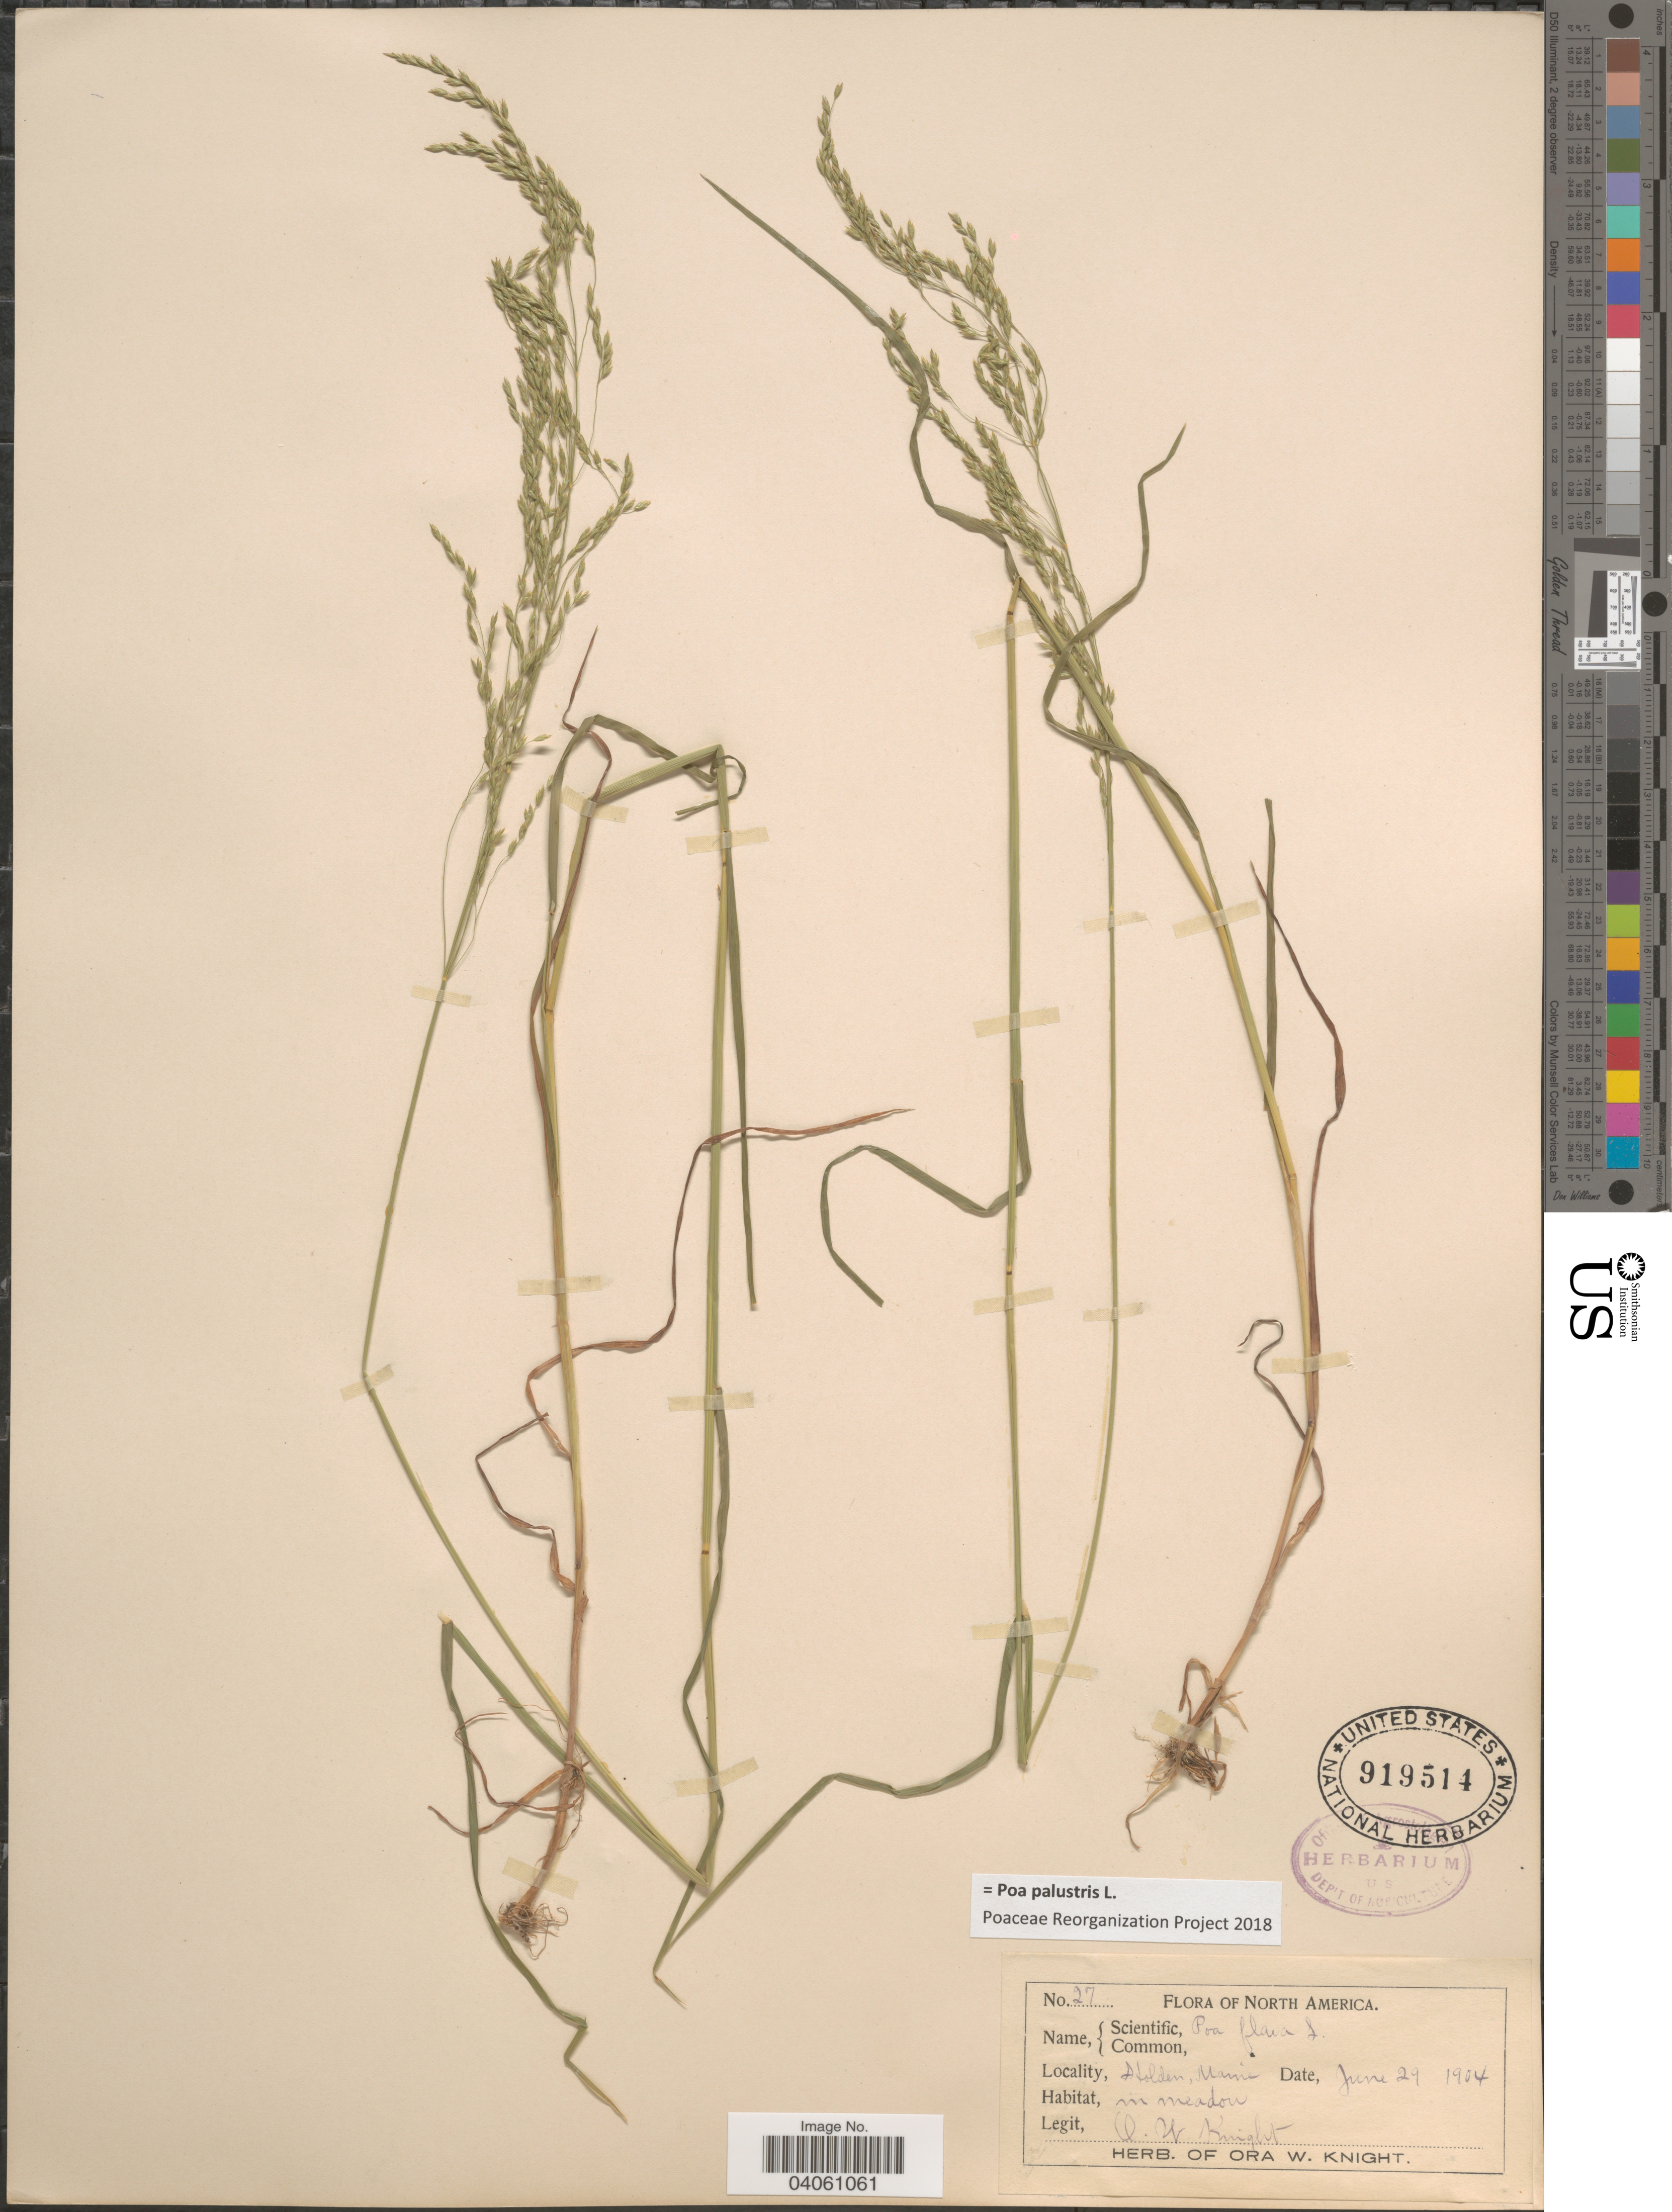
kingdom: Plantae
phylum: Tracheophyta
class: Liliopsida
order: Poales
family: Poaceae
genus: Poa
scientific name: Poa palustris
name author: L.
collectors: O. Knight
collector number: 27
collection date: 1904-06-29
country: United States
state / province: Maine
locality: Holden.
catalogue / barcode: US 919514